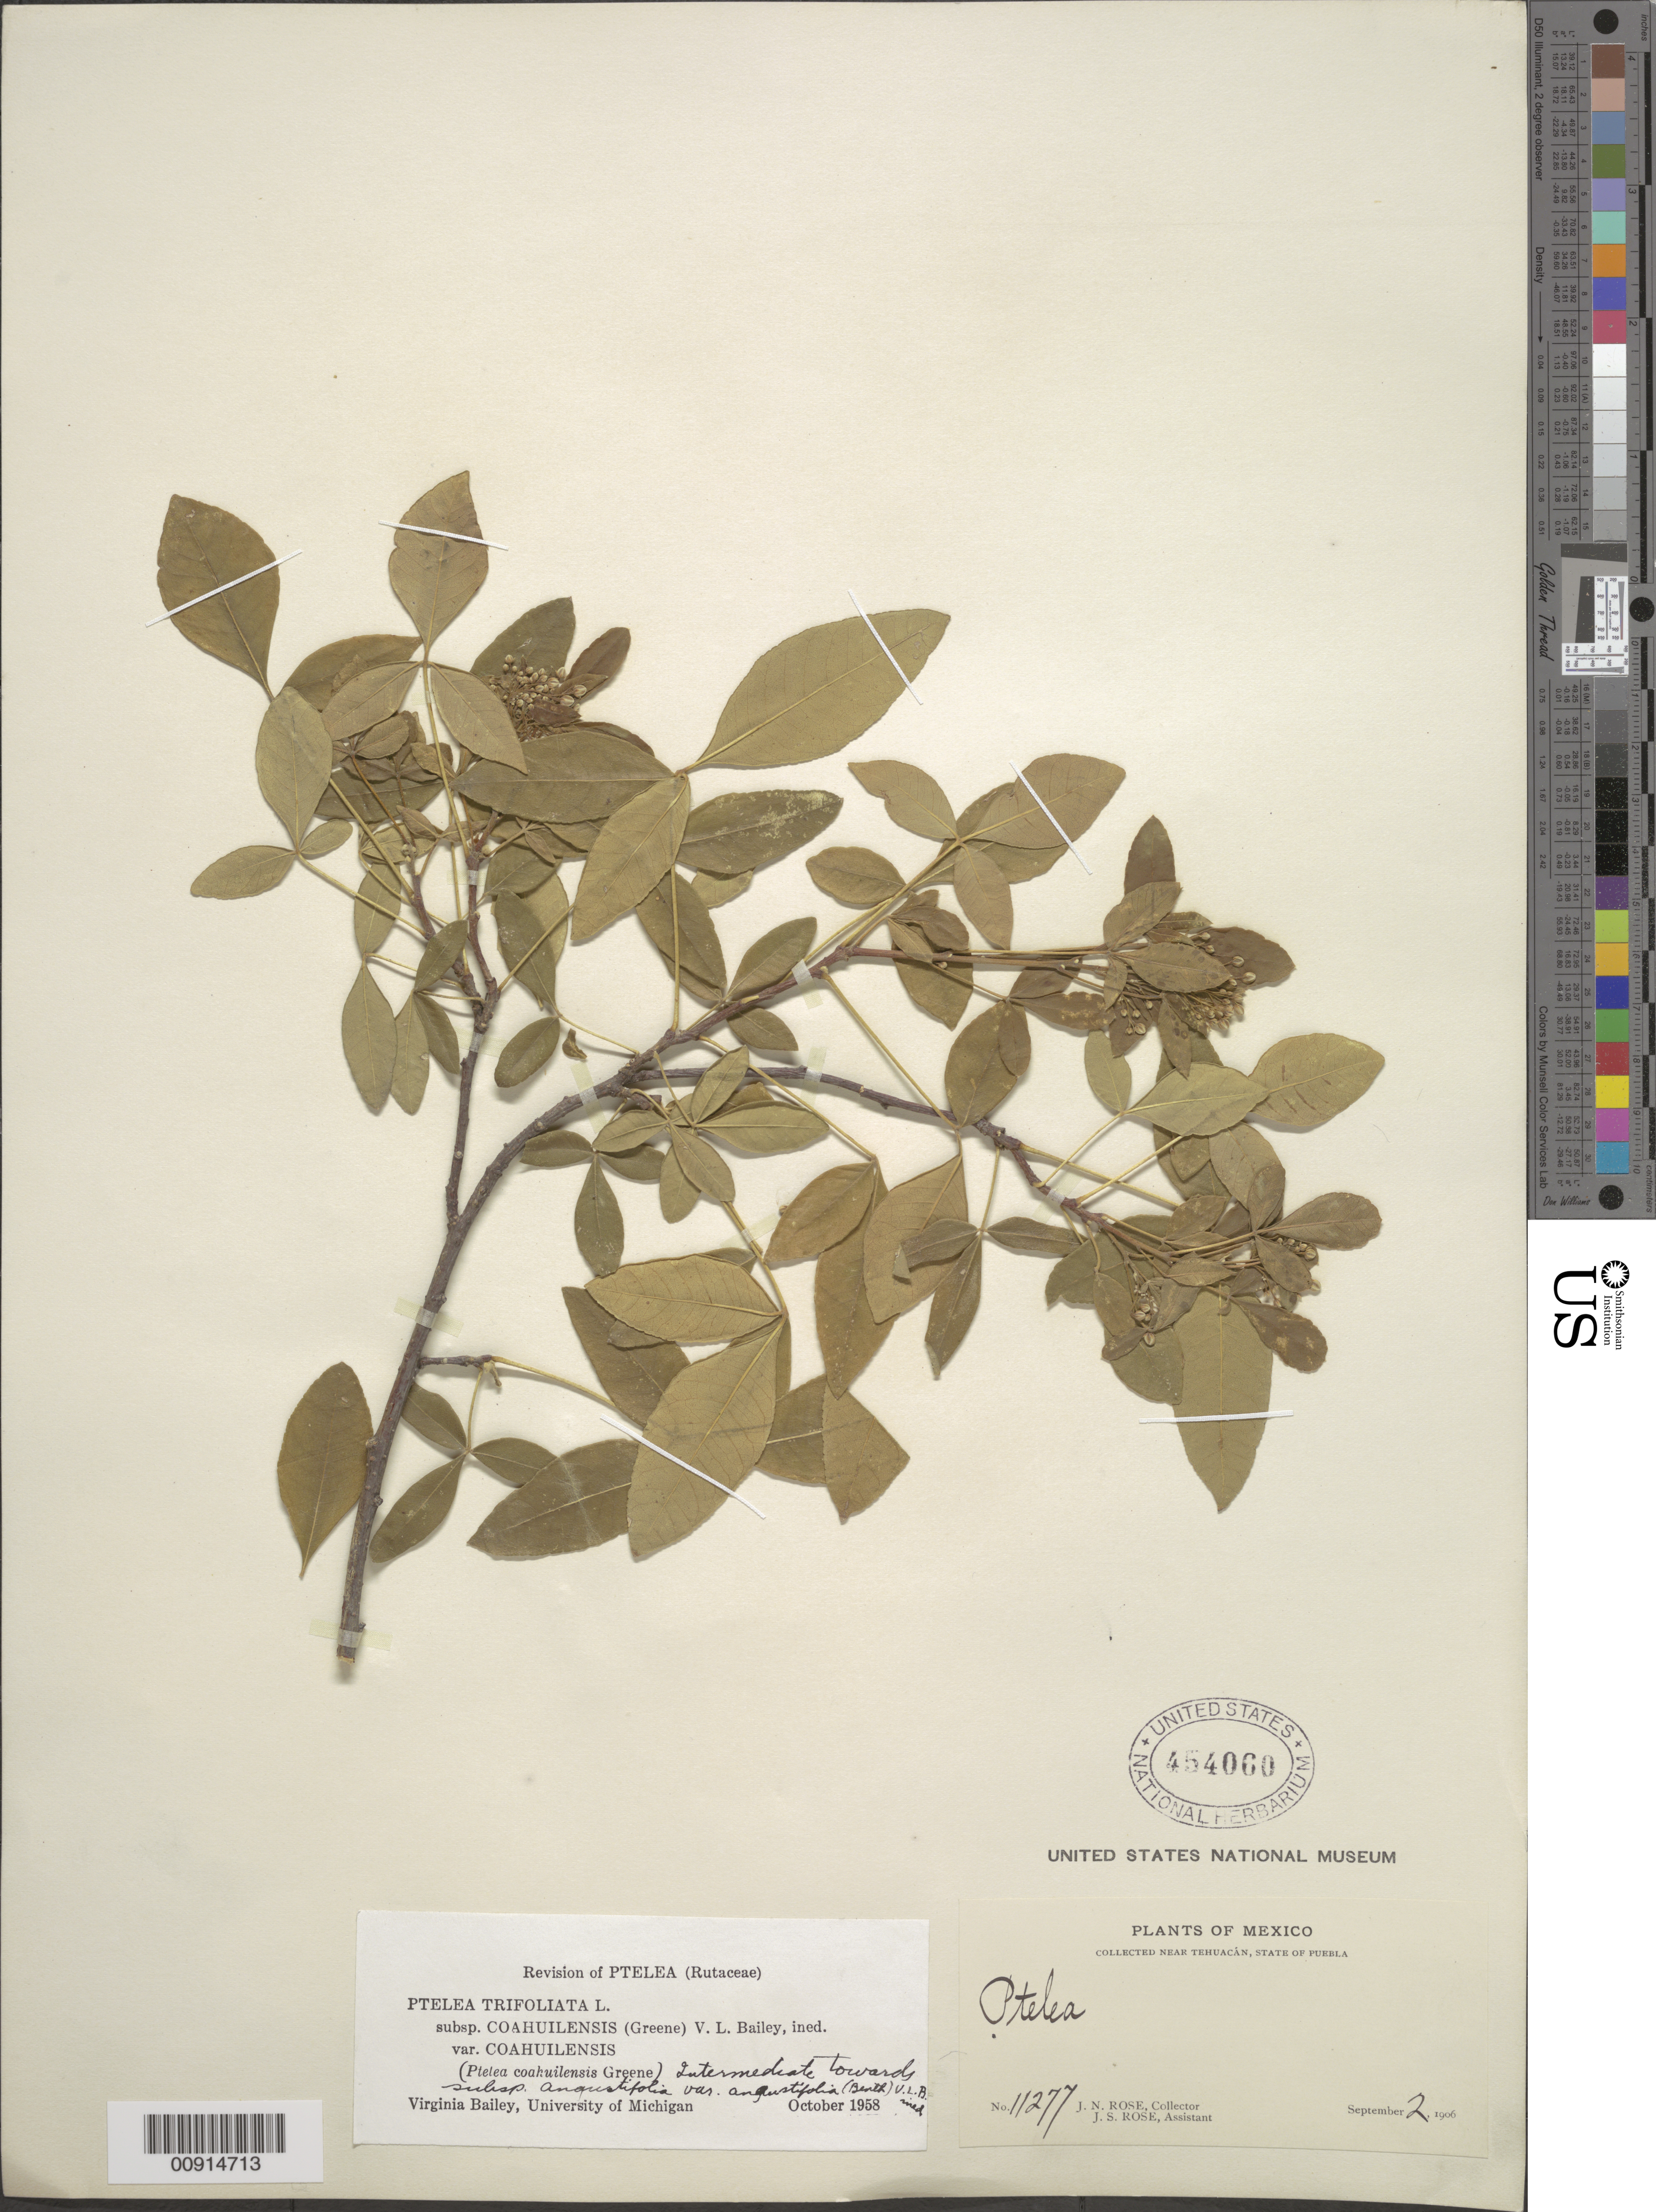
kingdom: Plantae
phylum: Tracheophyta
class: Magnoliopsida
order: Sapindales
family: Rutaceae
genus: Ptelea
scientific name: Ptelea trifoliata subsp. coahuilensis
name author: (Greene) V. L. Bailey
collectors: J. N. Rose & J. S. Rose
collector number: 11277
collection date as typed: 02 Sep 1906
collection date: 1906-09-02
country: Mexico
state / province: Puebla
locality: Near Tehuacán, State of Puebla.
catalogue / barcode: US 454060